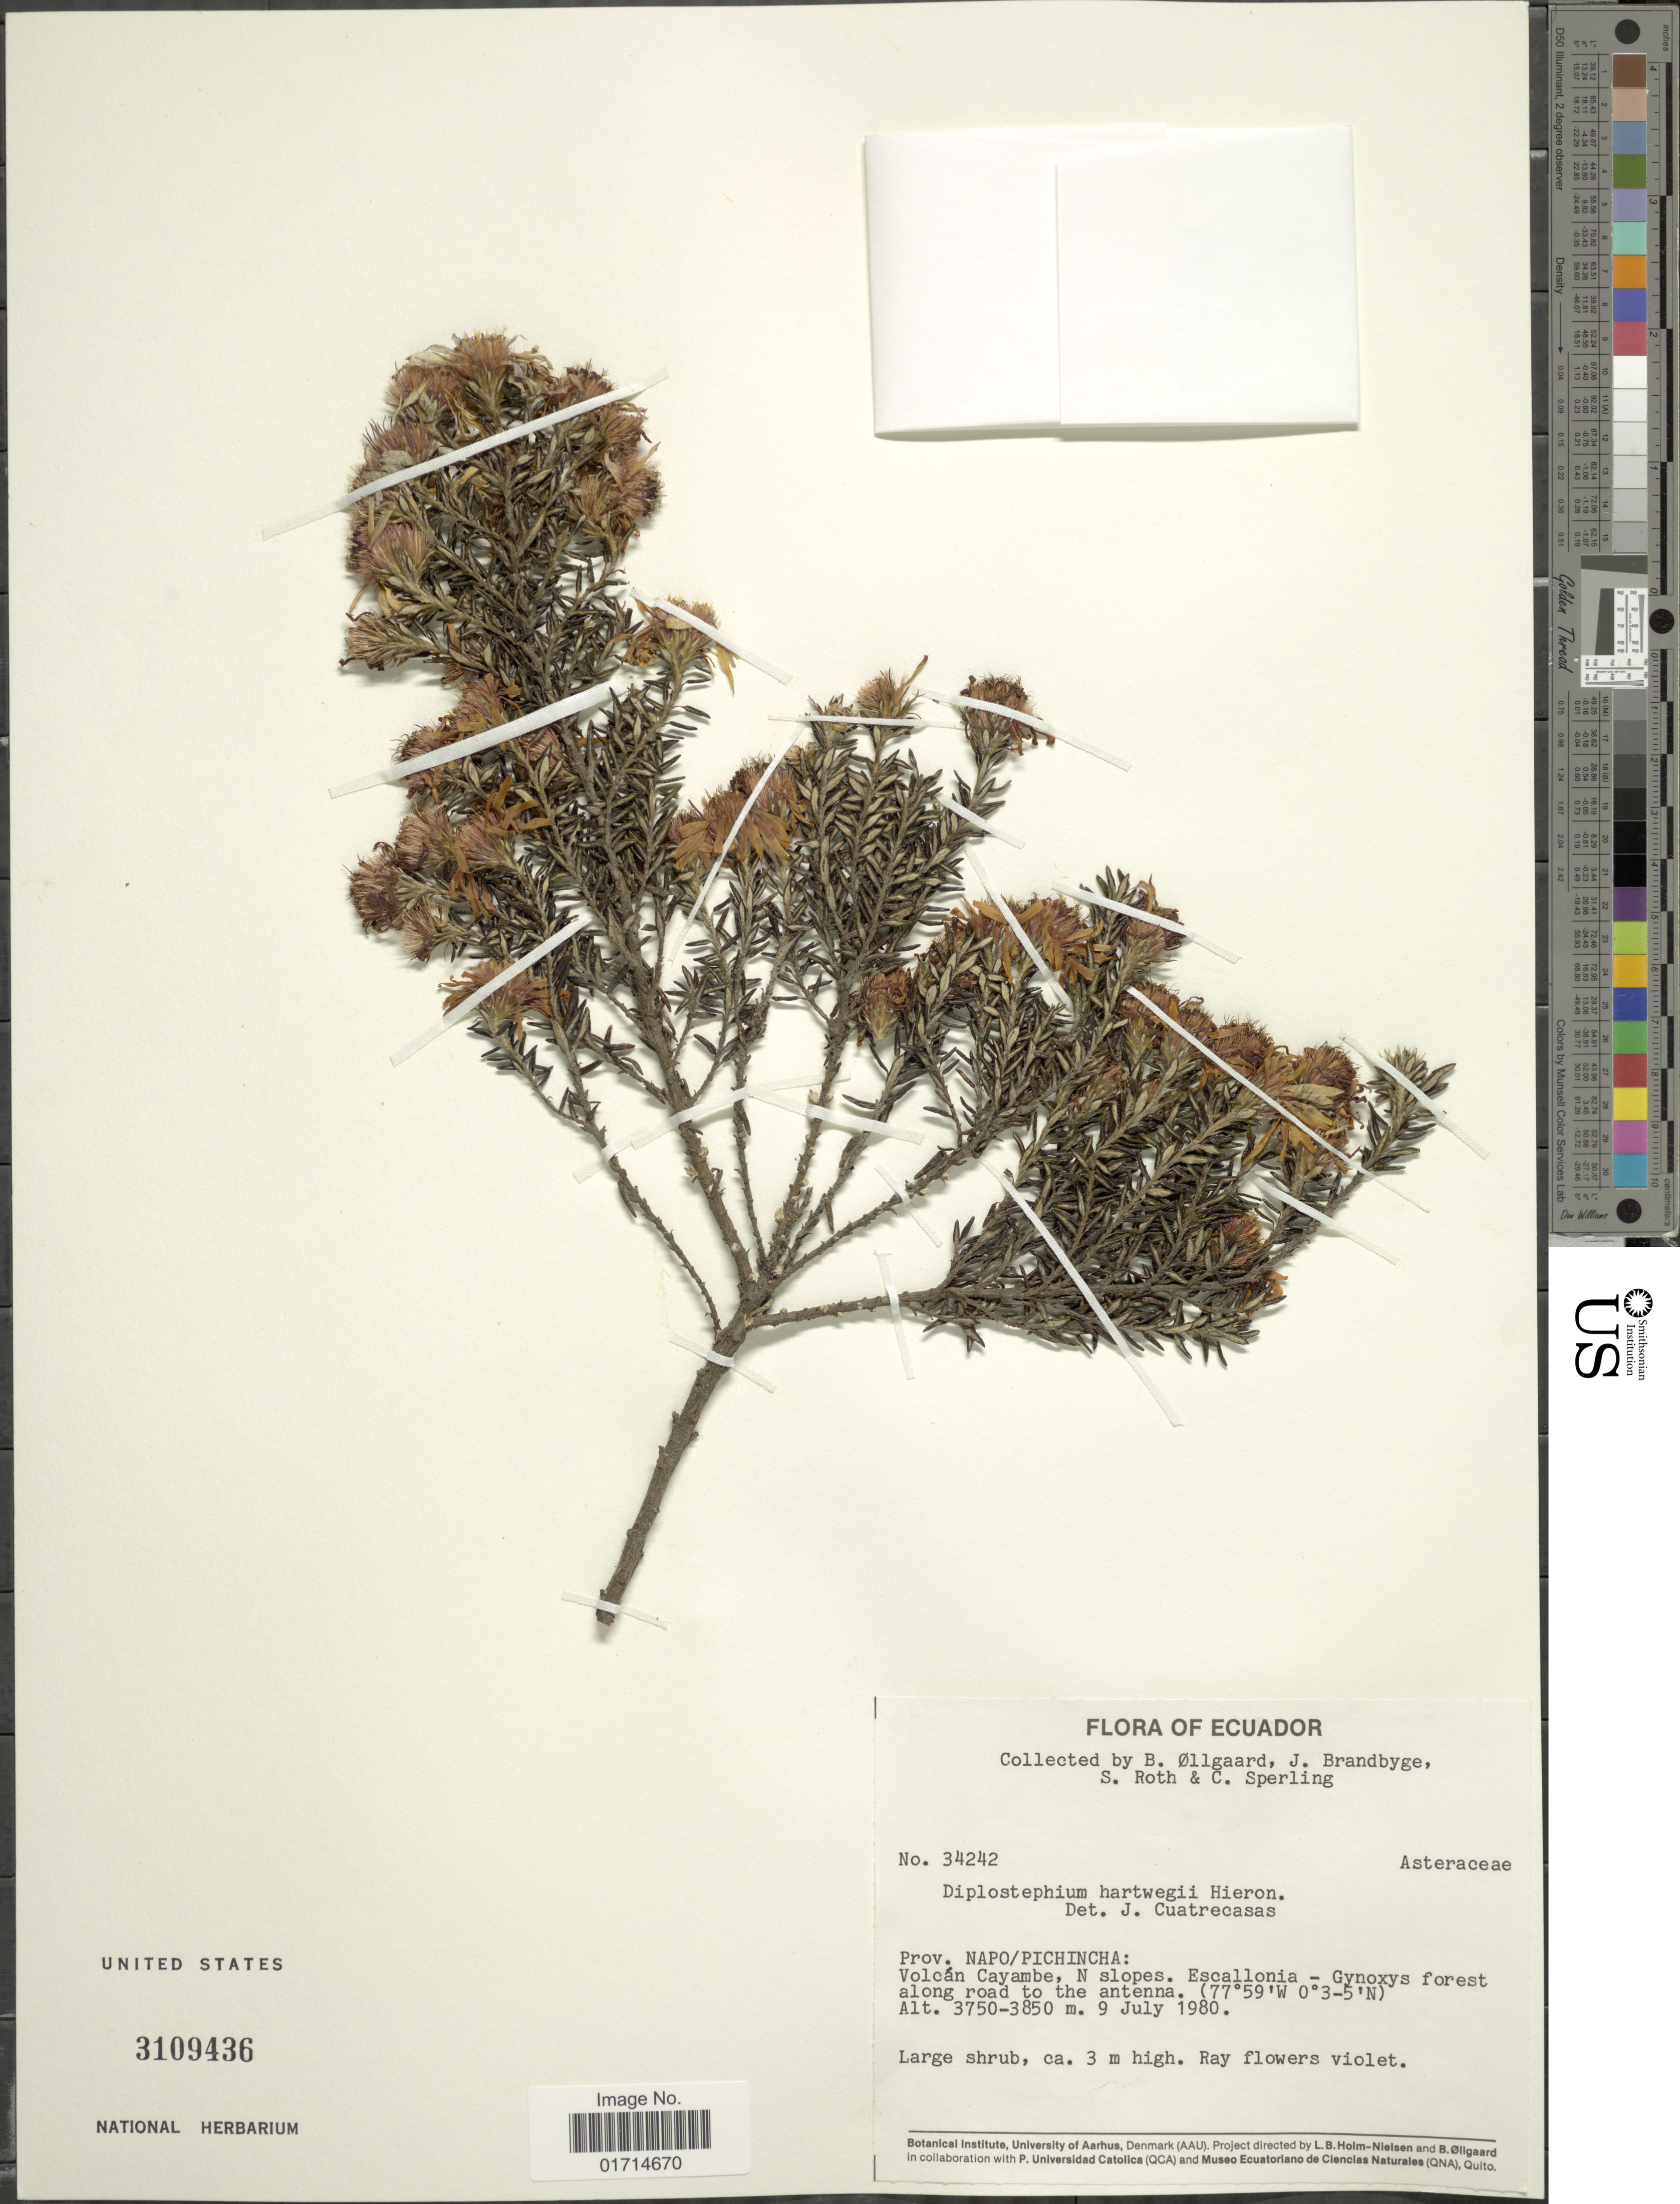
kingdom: Plantae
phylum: Tracheophyta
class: Magnoliopsida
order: Asterales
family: Asteraceae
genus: Diplostephium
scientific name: Diplostephium hartwegii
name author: Hieron.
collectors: B. Øllgaard, J. Brandbyge, S. Roth & C. Sperling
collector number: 34242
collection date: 1980-07-09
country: Ecuador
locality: Prov. Napo/ Pichincha: Volcan Cayambe, N slopes, Escallonia- Gynoxys forest along road to the antenna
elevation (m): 3750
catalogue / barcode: US 3109436